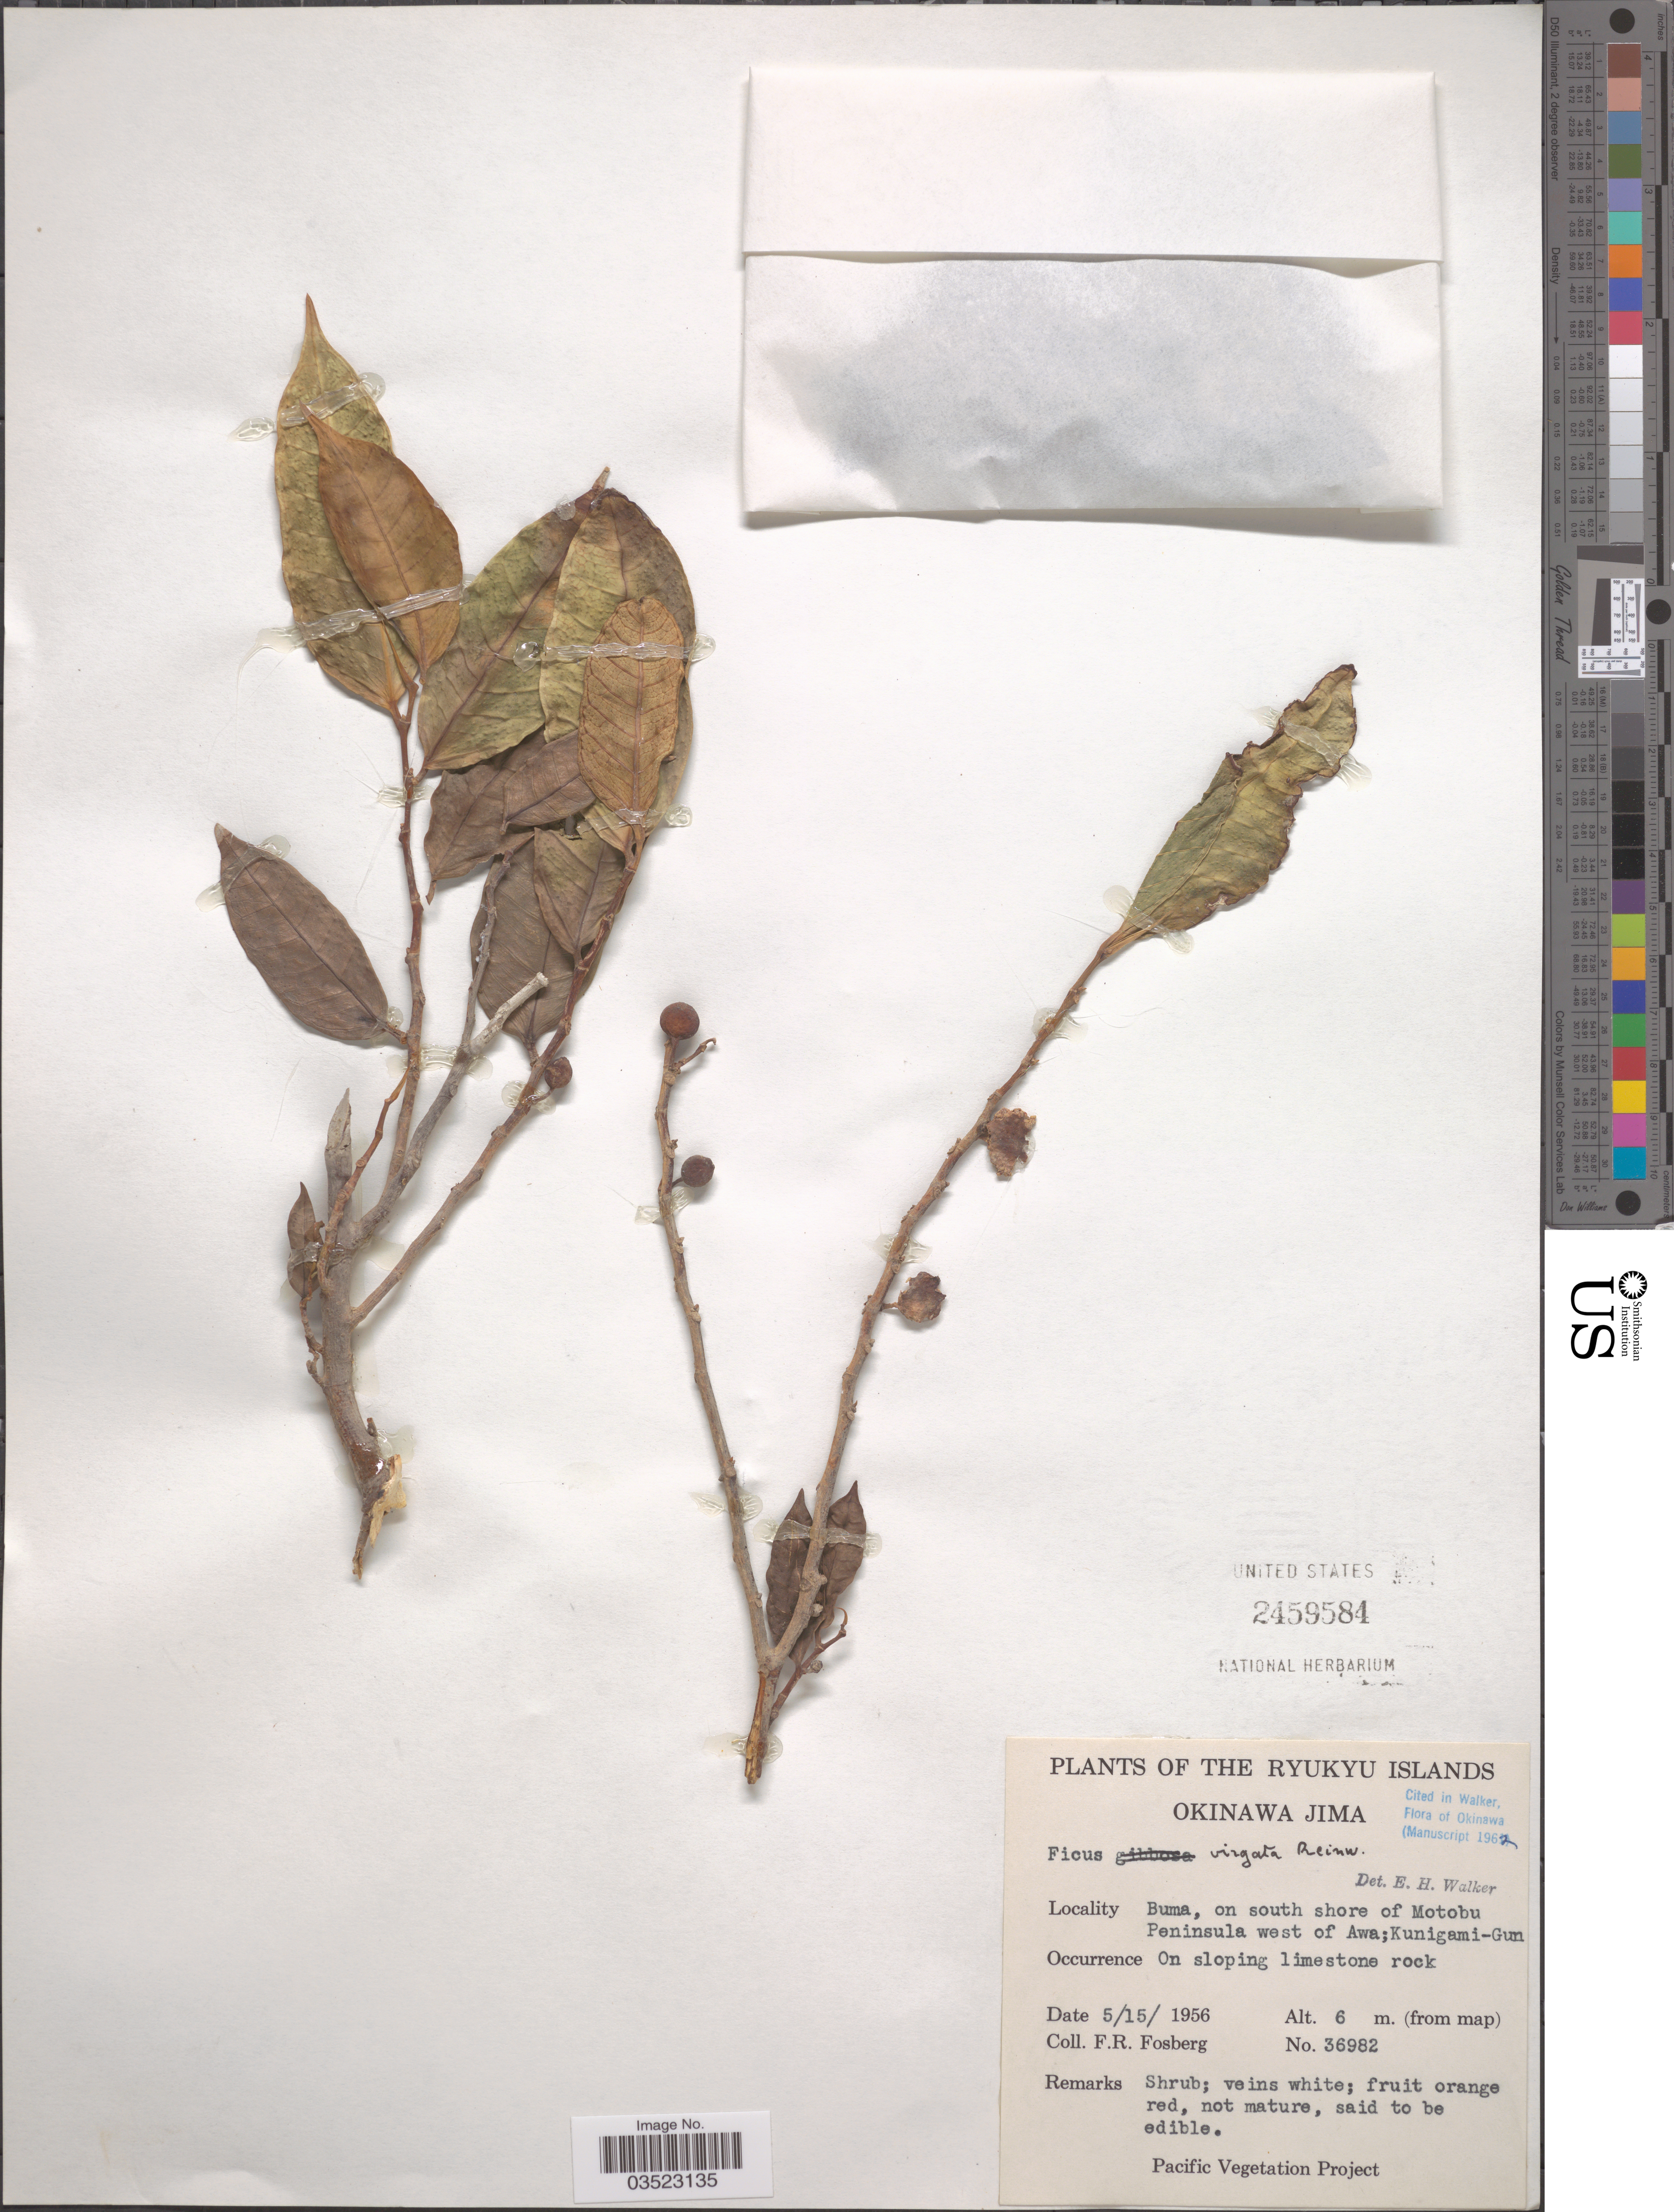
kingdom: Plantae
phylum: Tracheophyta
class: Magnoliopsida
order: Rosales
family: Moraceae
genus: Ficus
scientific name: Ficus virgata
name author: Reinw.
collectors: F. R. Fosberg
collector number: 36982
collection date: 1956-05-15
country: Japan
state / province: Okinawa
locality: Ryukyu Islands. Okinawa Jima. Buma, on south shore of Motobu Peninsula west of Awa; Kunigami-Gun.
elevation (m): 6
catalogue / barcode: US 2459584